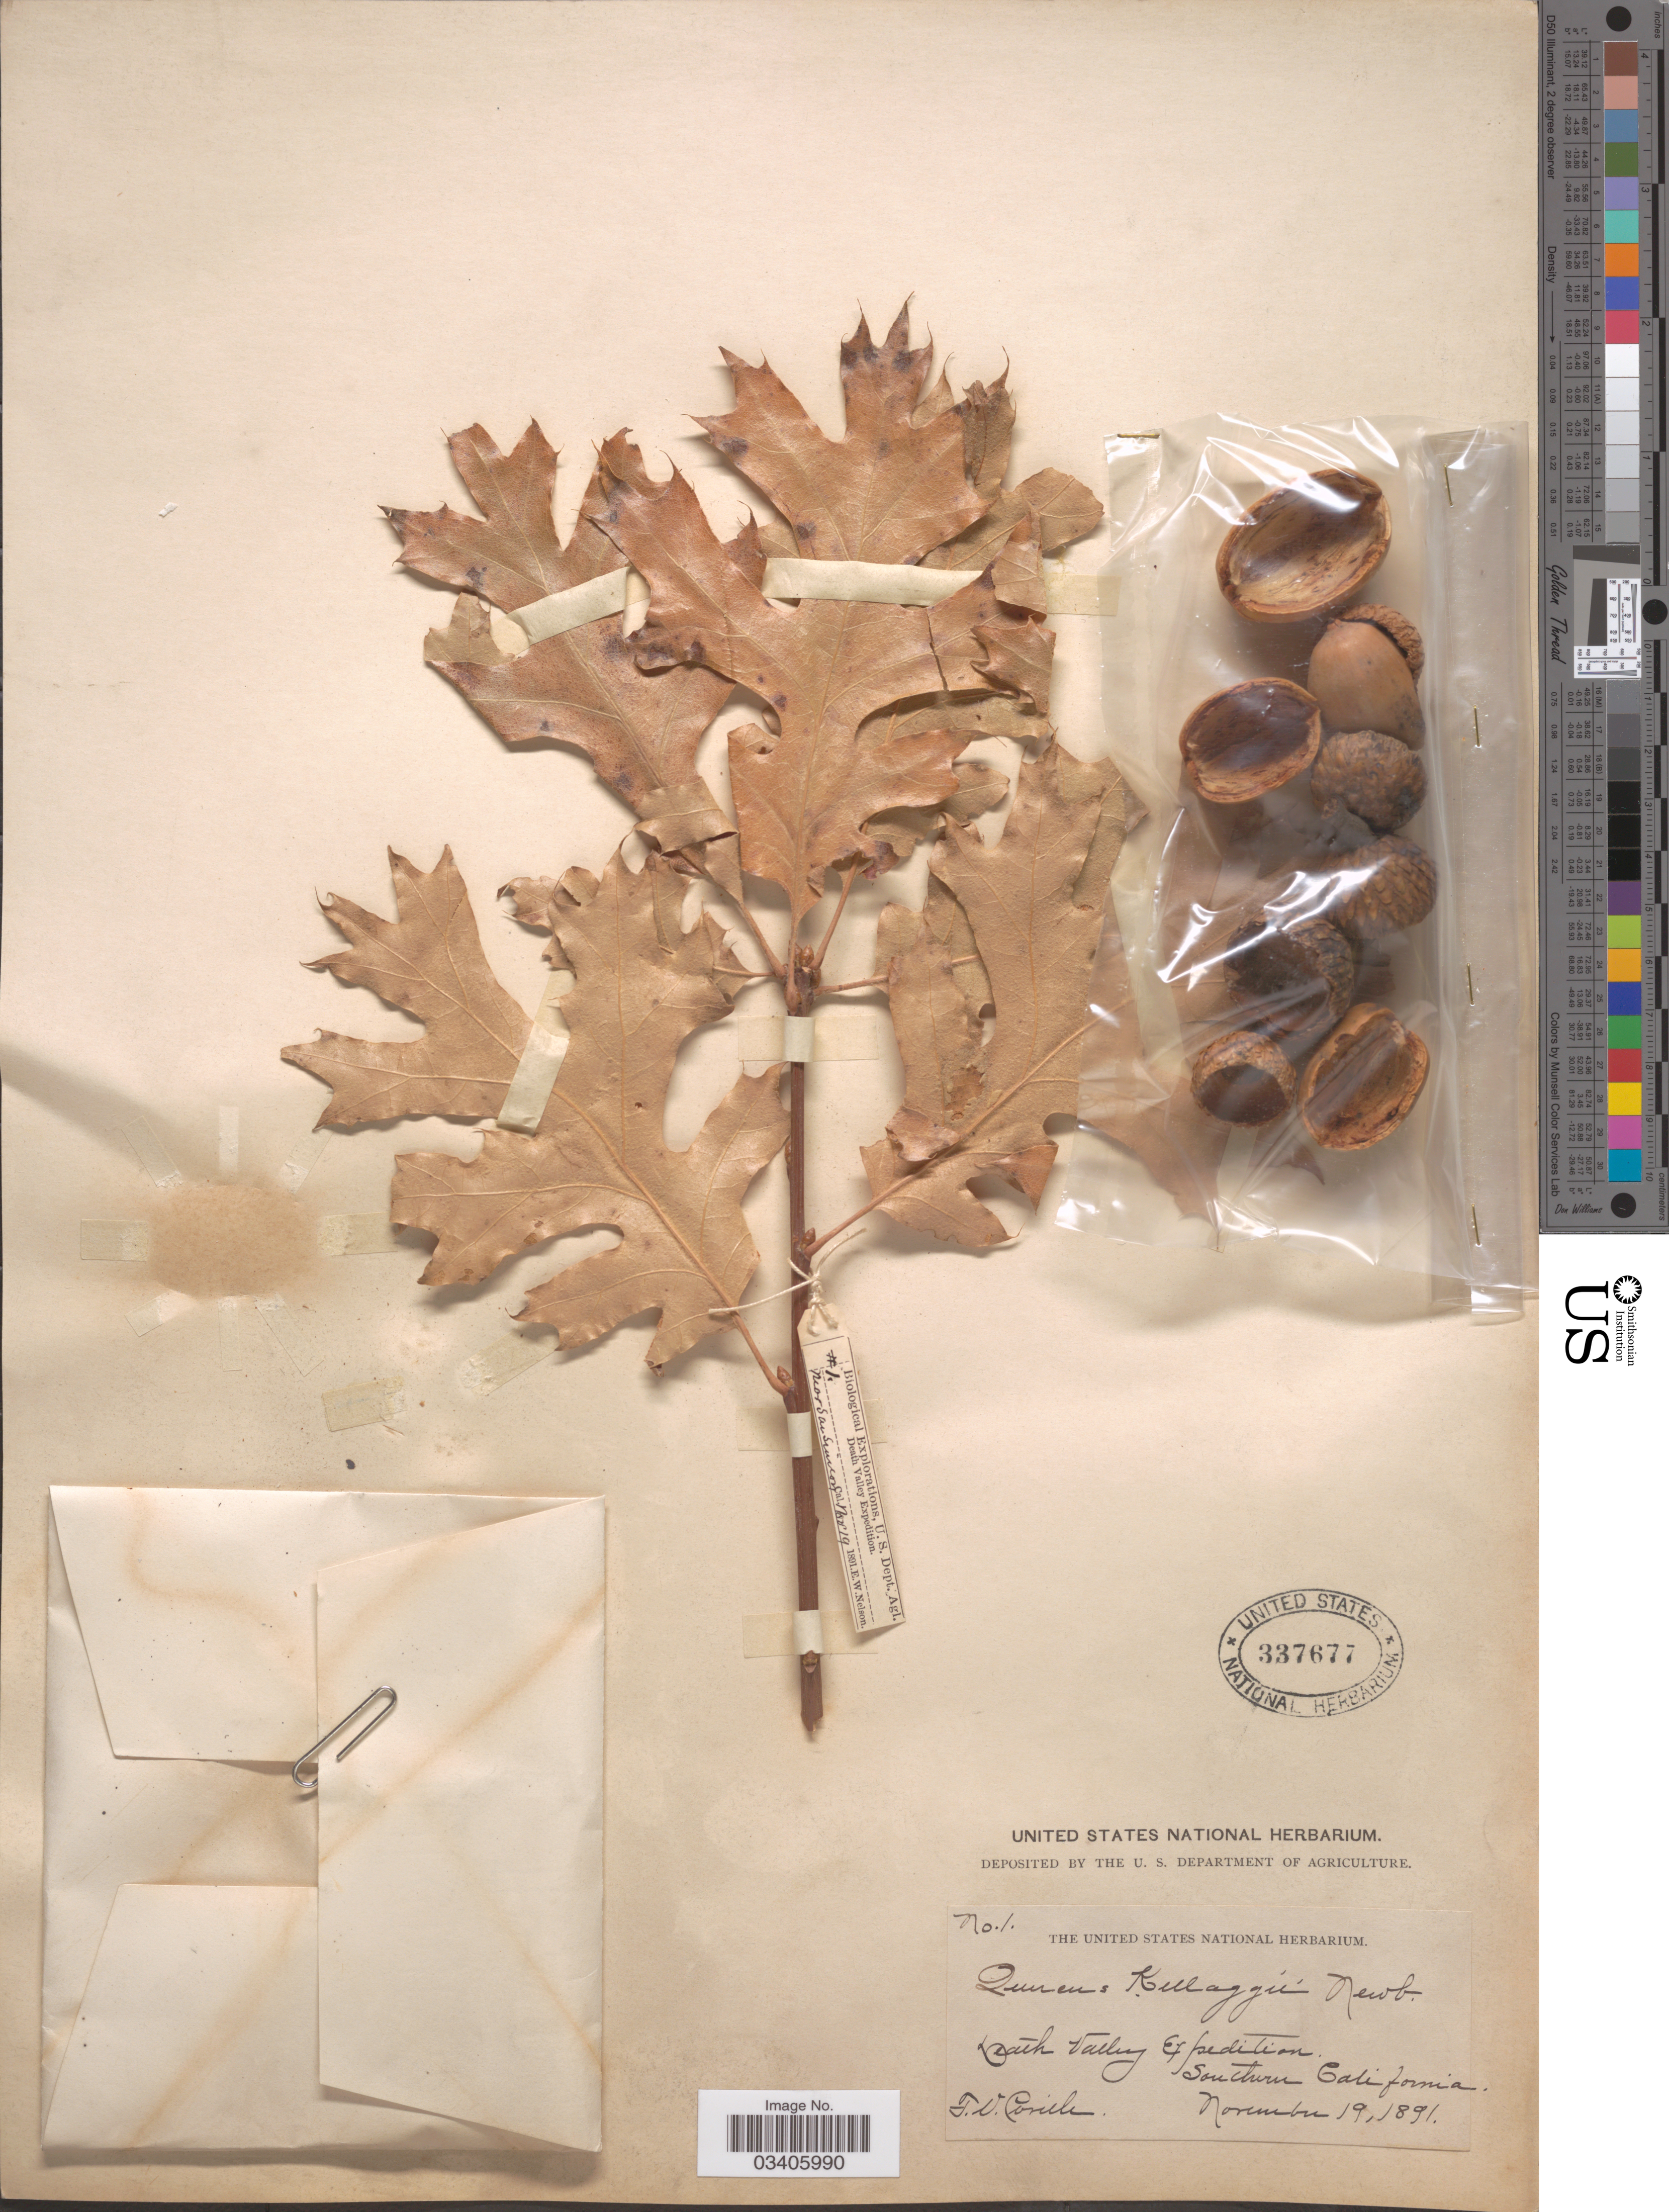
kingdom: Plantae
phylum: Tracheophyta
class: Magnoliopsida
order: Fagales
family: Fagaceae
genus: Quercus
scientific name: Quercus kelloggii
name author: Newb.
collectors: F. V. Coville & E. W. Nelson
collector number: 1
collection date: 1891-11-19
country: United States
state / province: California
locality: Death Valley Expedition. Near San Simeon. Southern California.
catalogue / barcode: US 337677